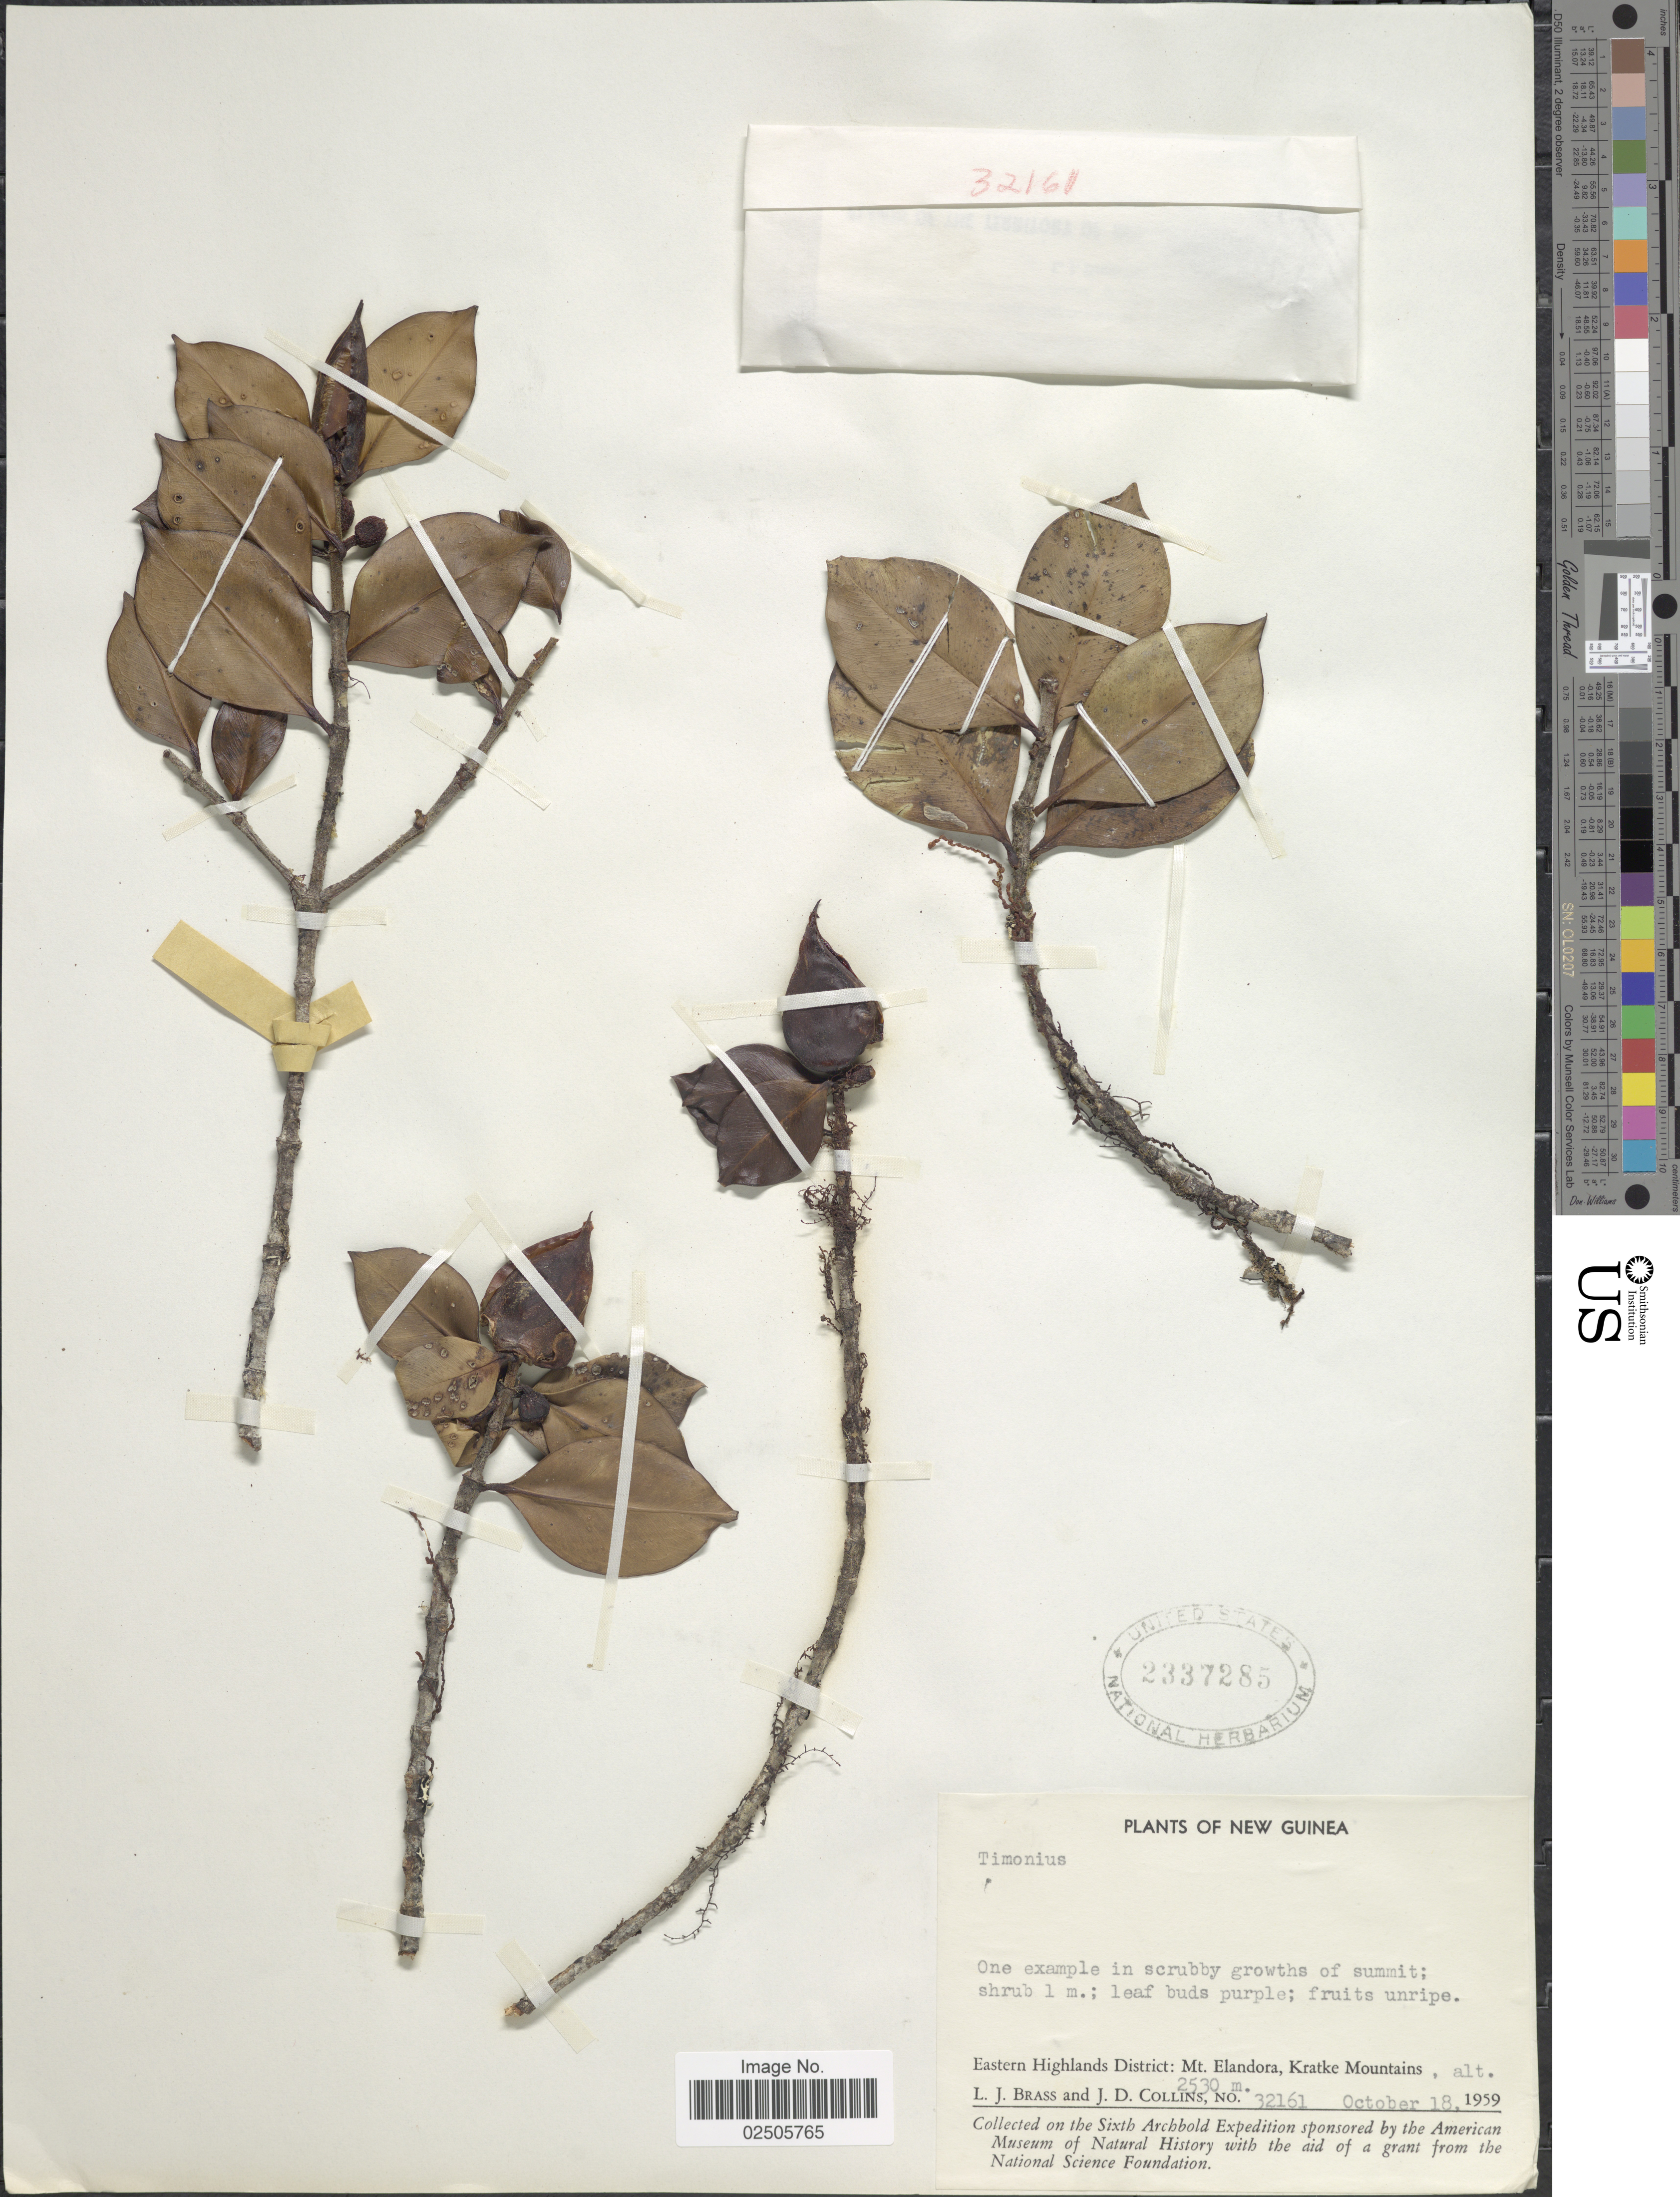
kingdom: Plantae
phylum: Tracheophyta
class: Magnoliopsida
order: Gentianales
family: Rubiaceae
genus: Timonius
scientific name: Timonius sp.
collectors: L. J. Brass & J. Collins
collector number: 32161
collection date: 1959-10-18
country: Papua New Guinea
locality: New Guinea, Eastern Highlands District: Mt. Elandora, Kratke Mountains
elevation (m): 2530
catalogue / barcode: US 2337285